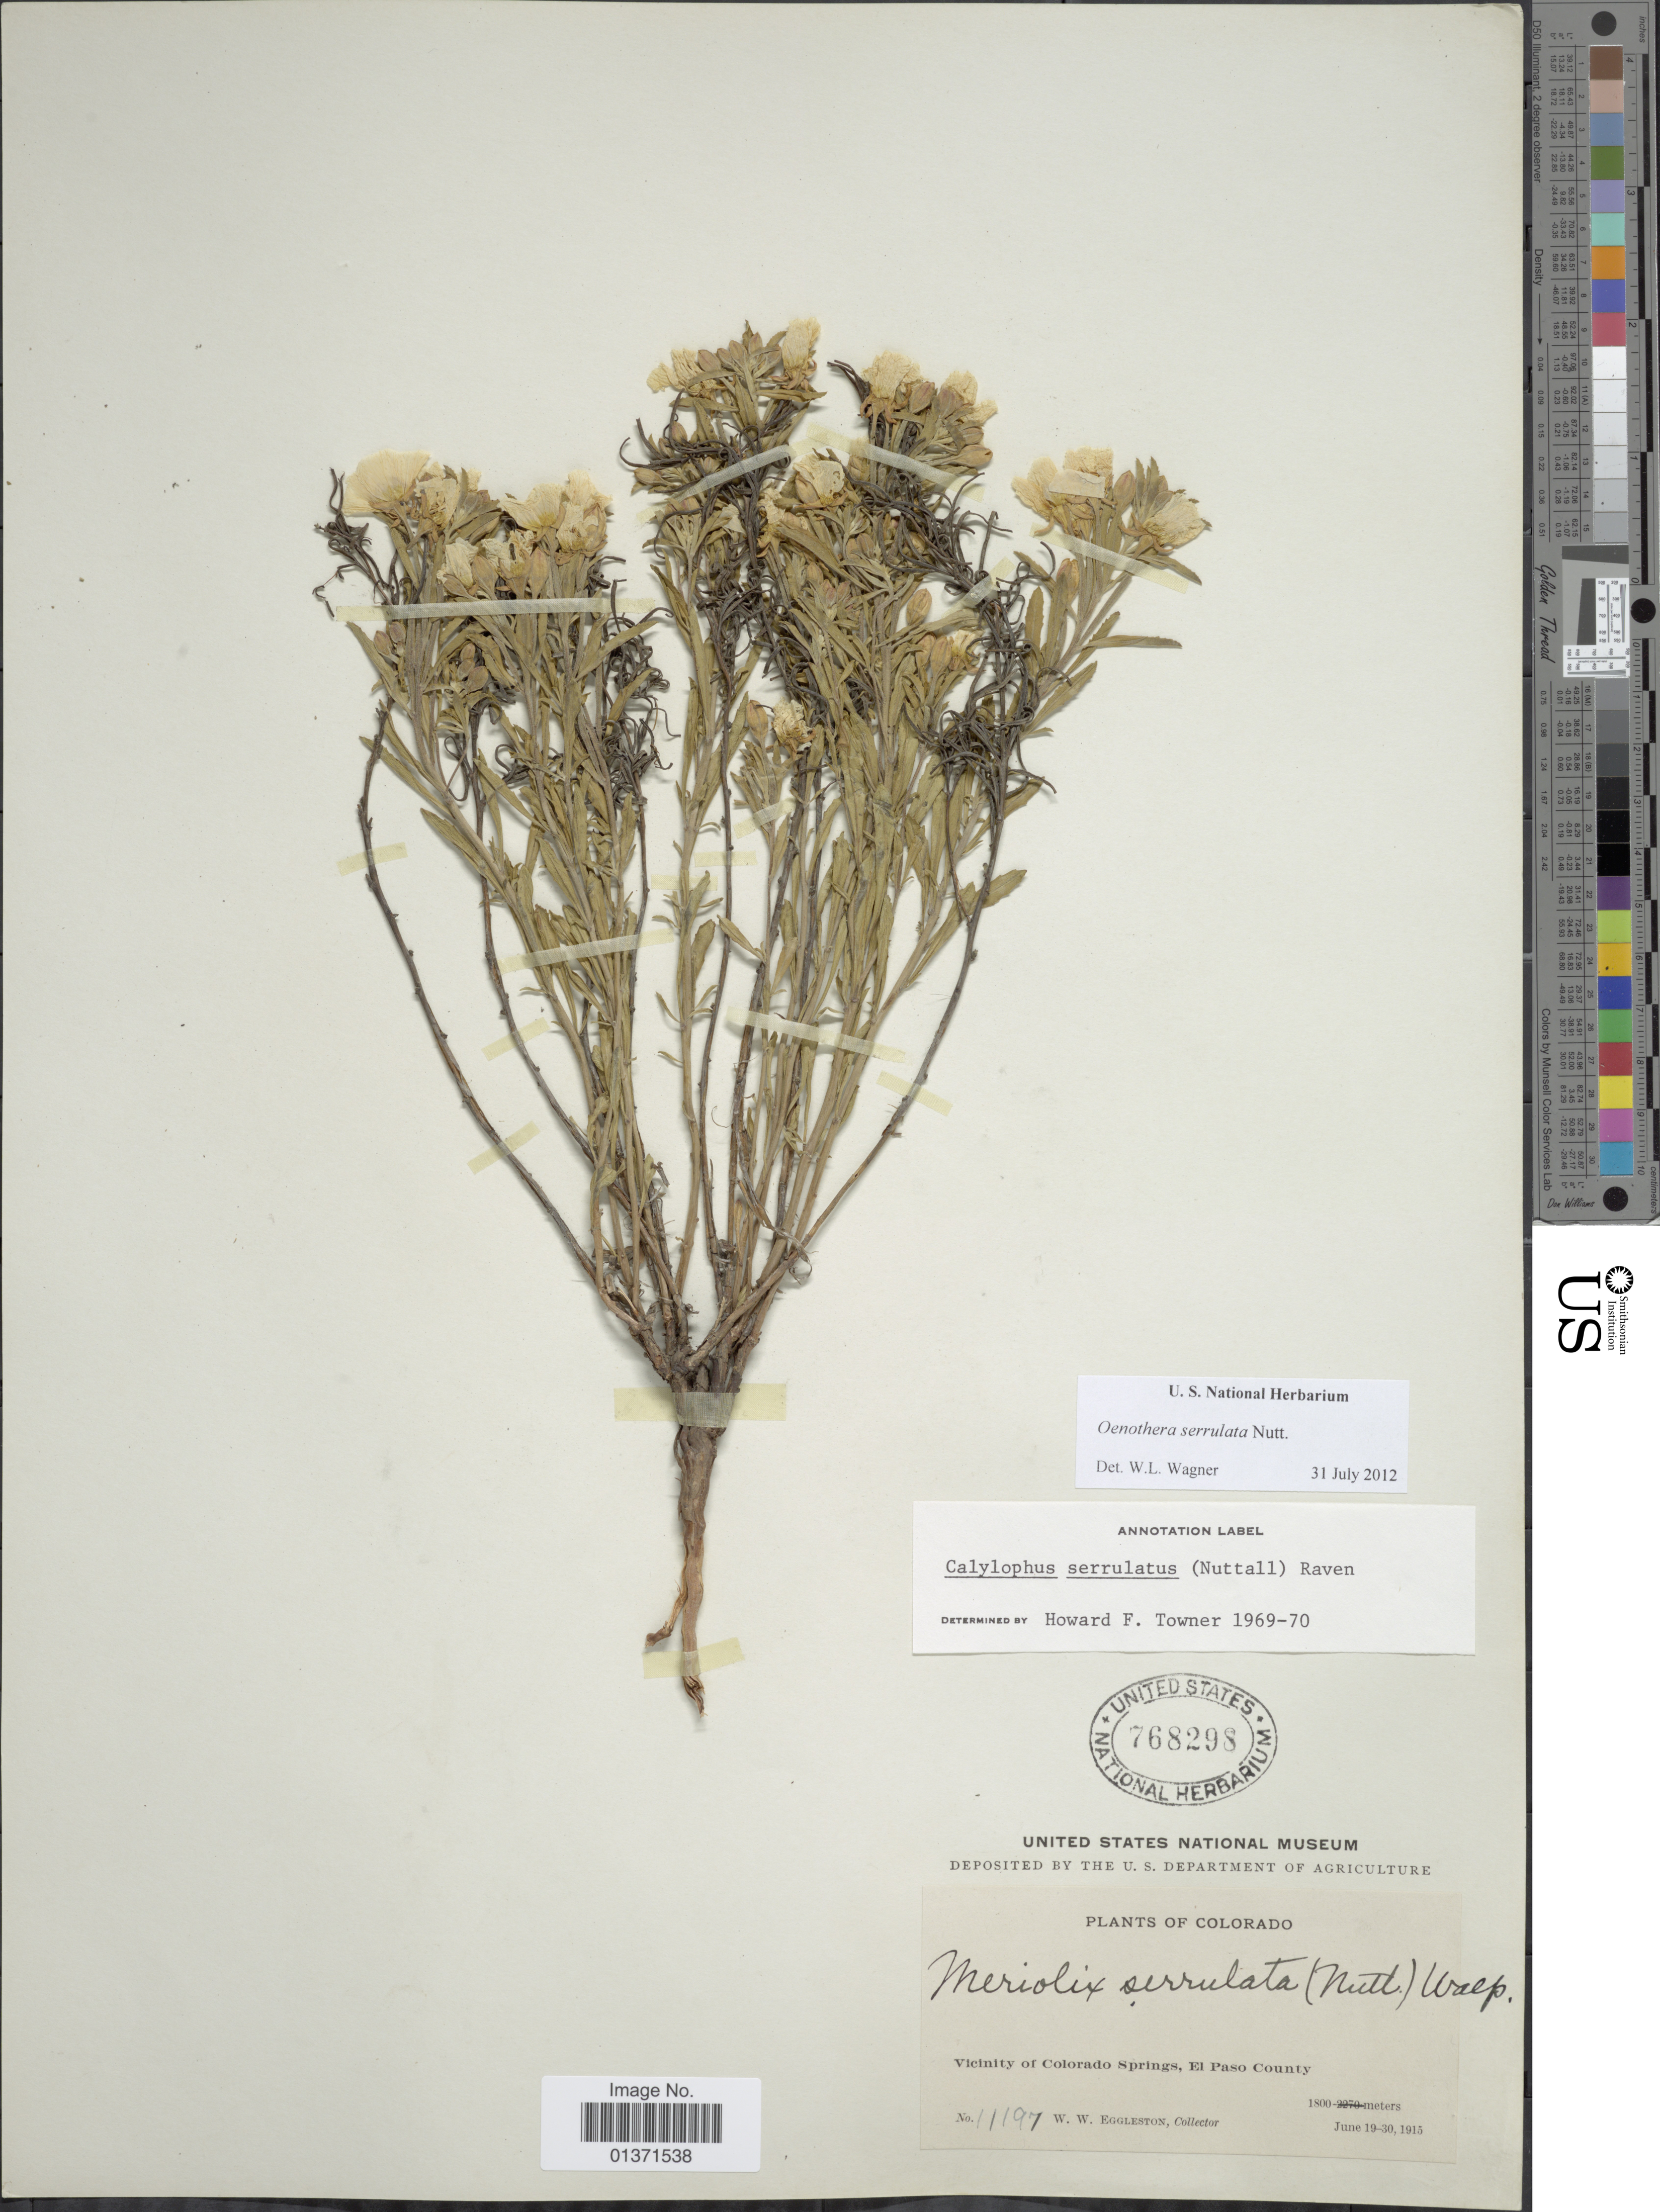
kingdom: Plantae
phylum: Tracheophyta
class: Magnoliopsida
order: Myrtales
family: Onagraceae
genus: Oenothera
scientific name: Oenothera serrulata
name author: Nutt.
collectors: W. W. Eggleston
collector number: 11197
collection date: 1915-06-19/1915-06-30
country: United States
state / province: Colorado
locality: Vicinity of Colorado Springs, El Paso County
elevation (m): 1800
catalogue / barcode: US 768298